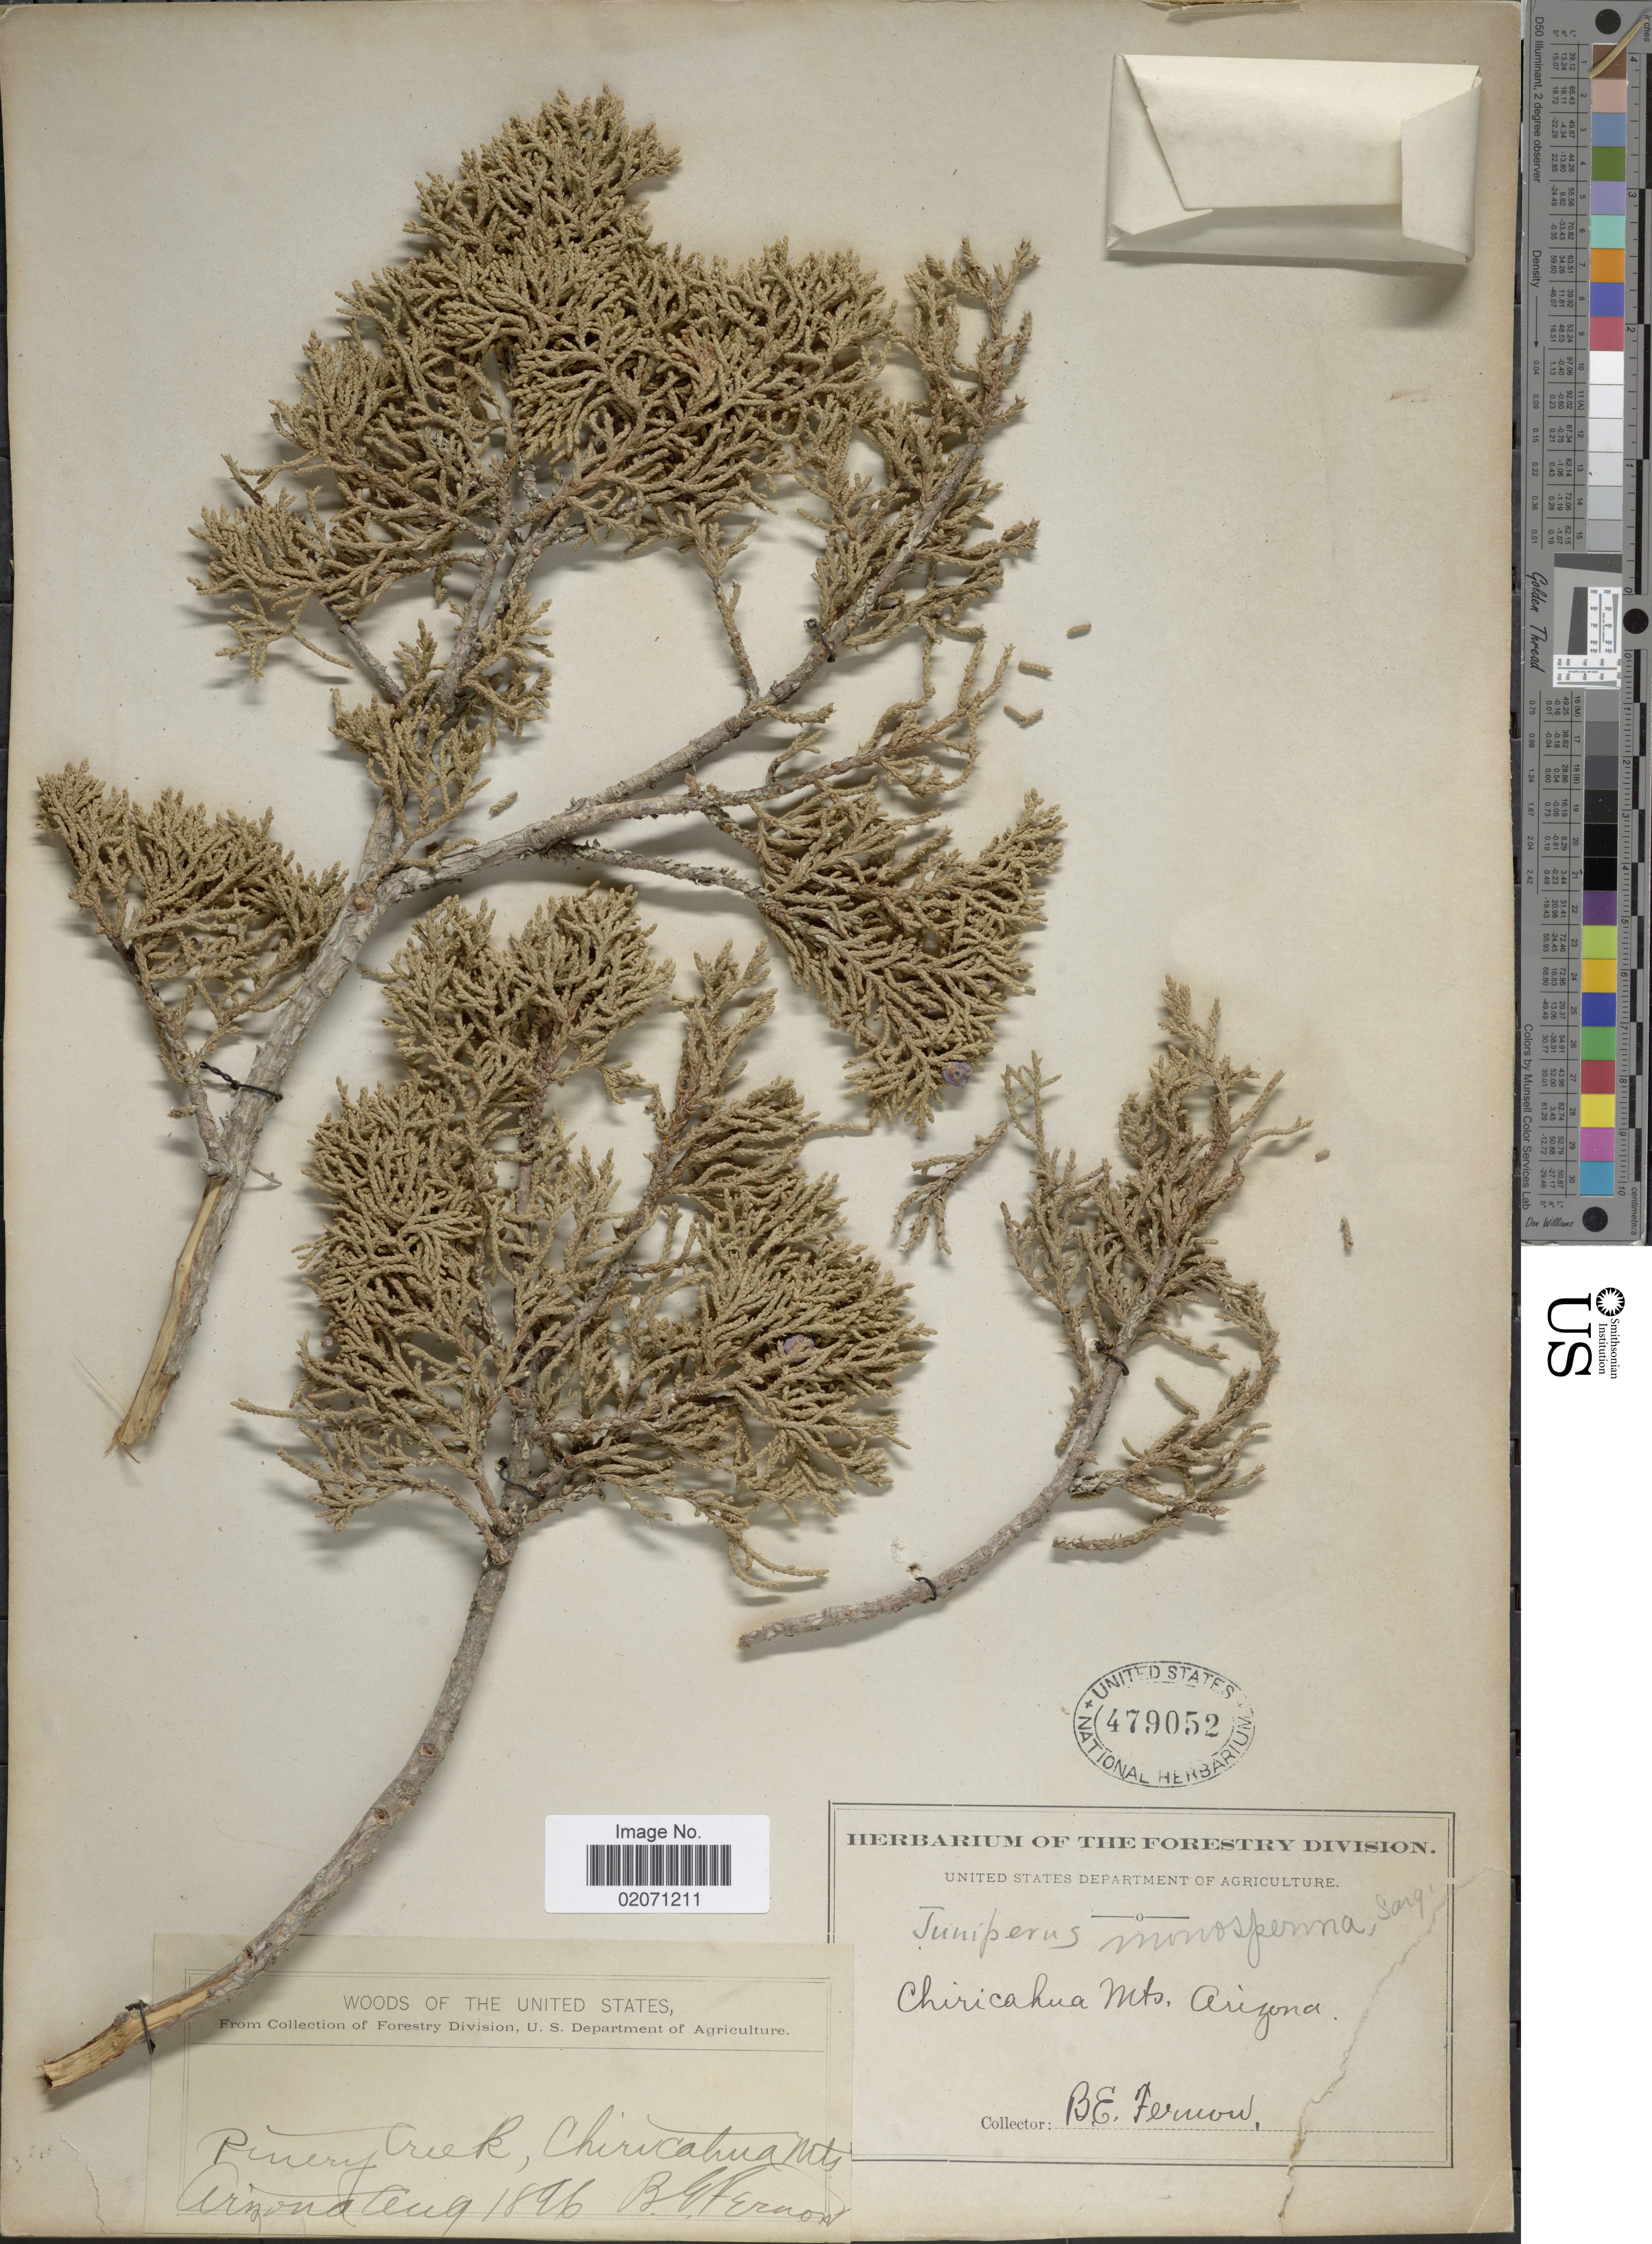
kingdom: Plantae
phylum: Tracheophyta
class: Pinopsida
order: Pinales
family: Cupressaceae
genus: Juniperus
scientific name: Juniperus monosperma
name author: (Engelm.) Sarg.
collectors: B. Fernow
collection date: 1896-08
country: United States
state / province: Arizona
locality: Pinery Creek, Chiricahua Mts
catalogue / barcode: US 479052